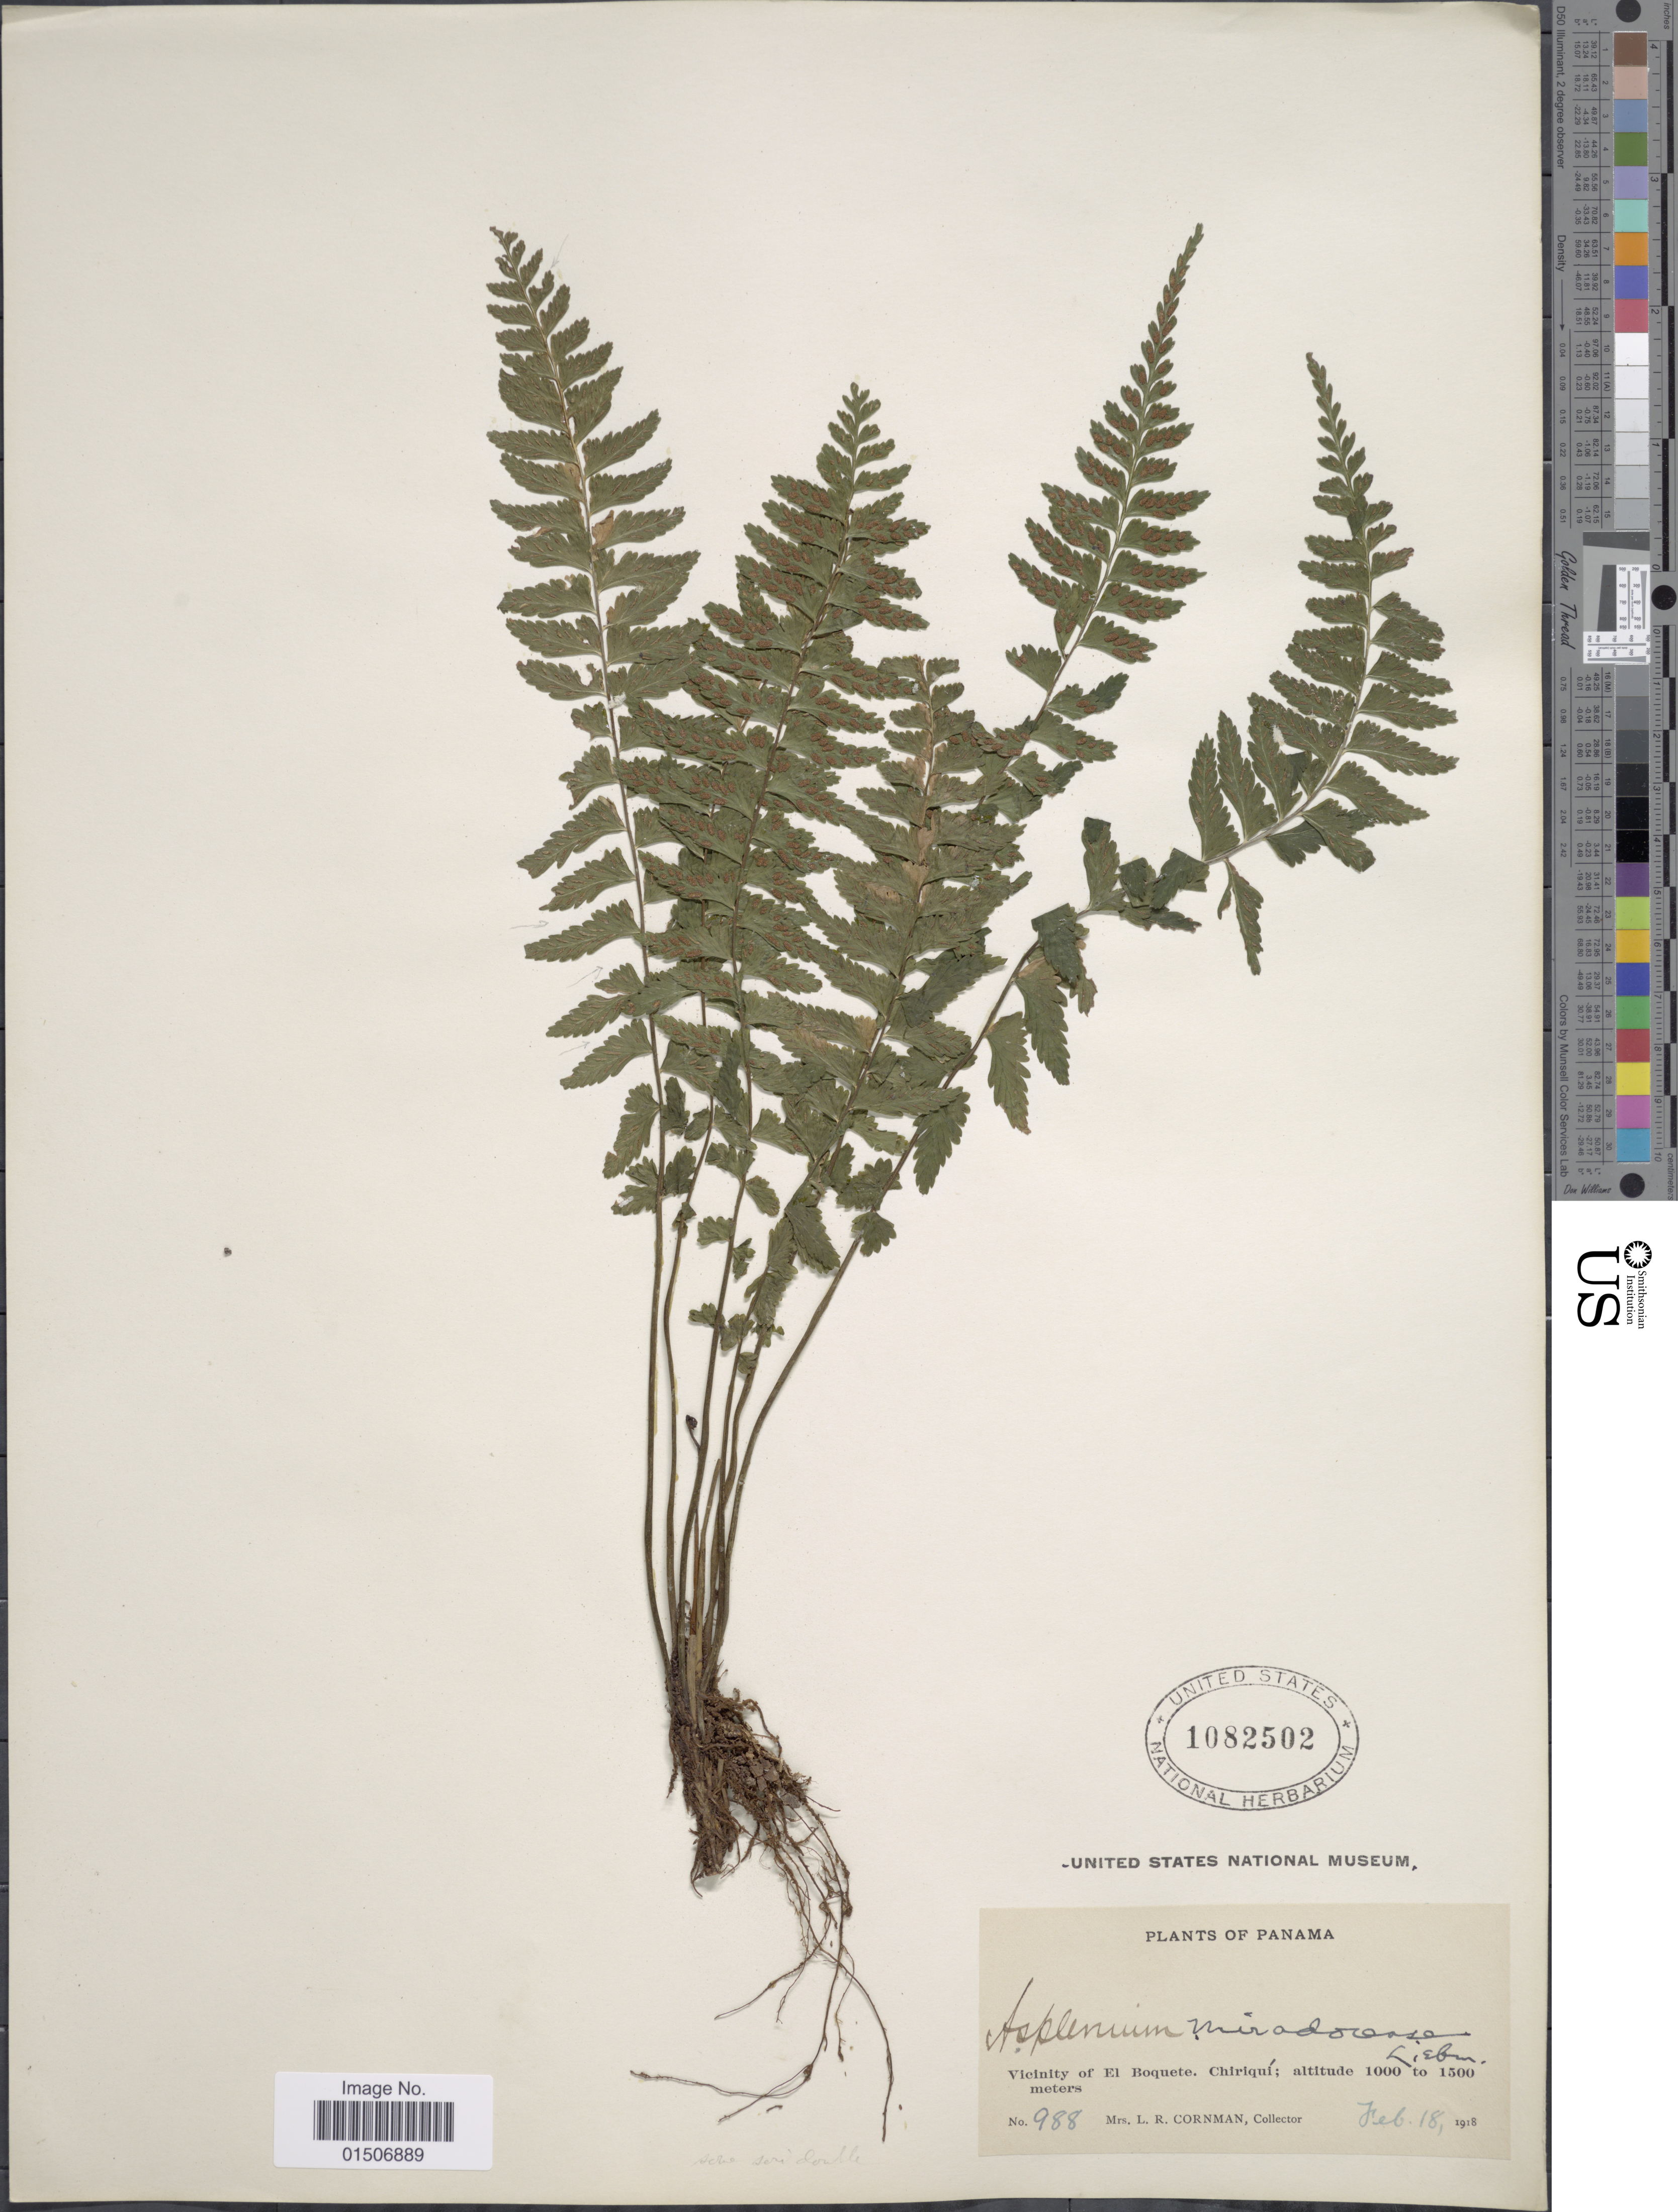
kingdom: Plantae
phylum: Tracheophyta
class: Polypodiopsida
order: Polypodiales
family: Aspleniaceae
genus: Asplenium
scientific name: Asplenium miradorense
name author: Liebm.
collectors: L. Cornman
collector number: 988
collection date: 1918-02-18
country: Panama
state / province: Chiriqui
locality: Vicinity of El Boquete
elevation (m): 1000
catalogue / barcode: US 1082502